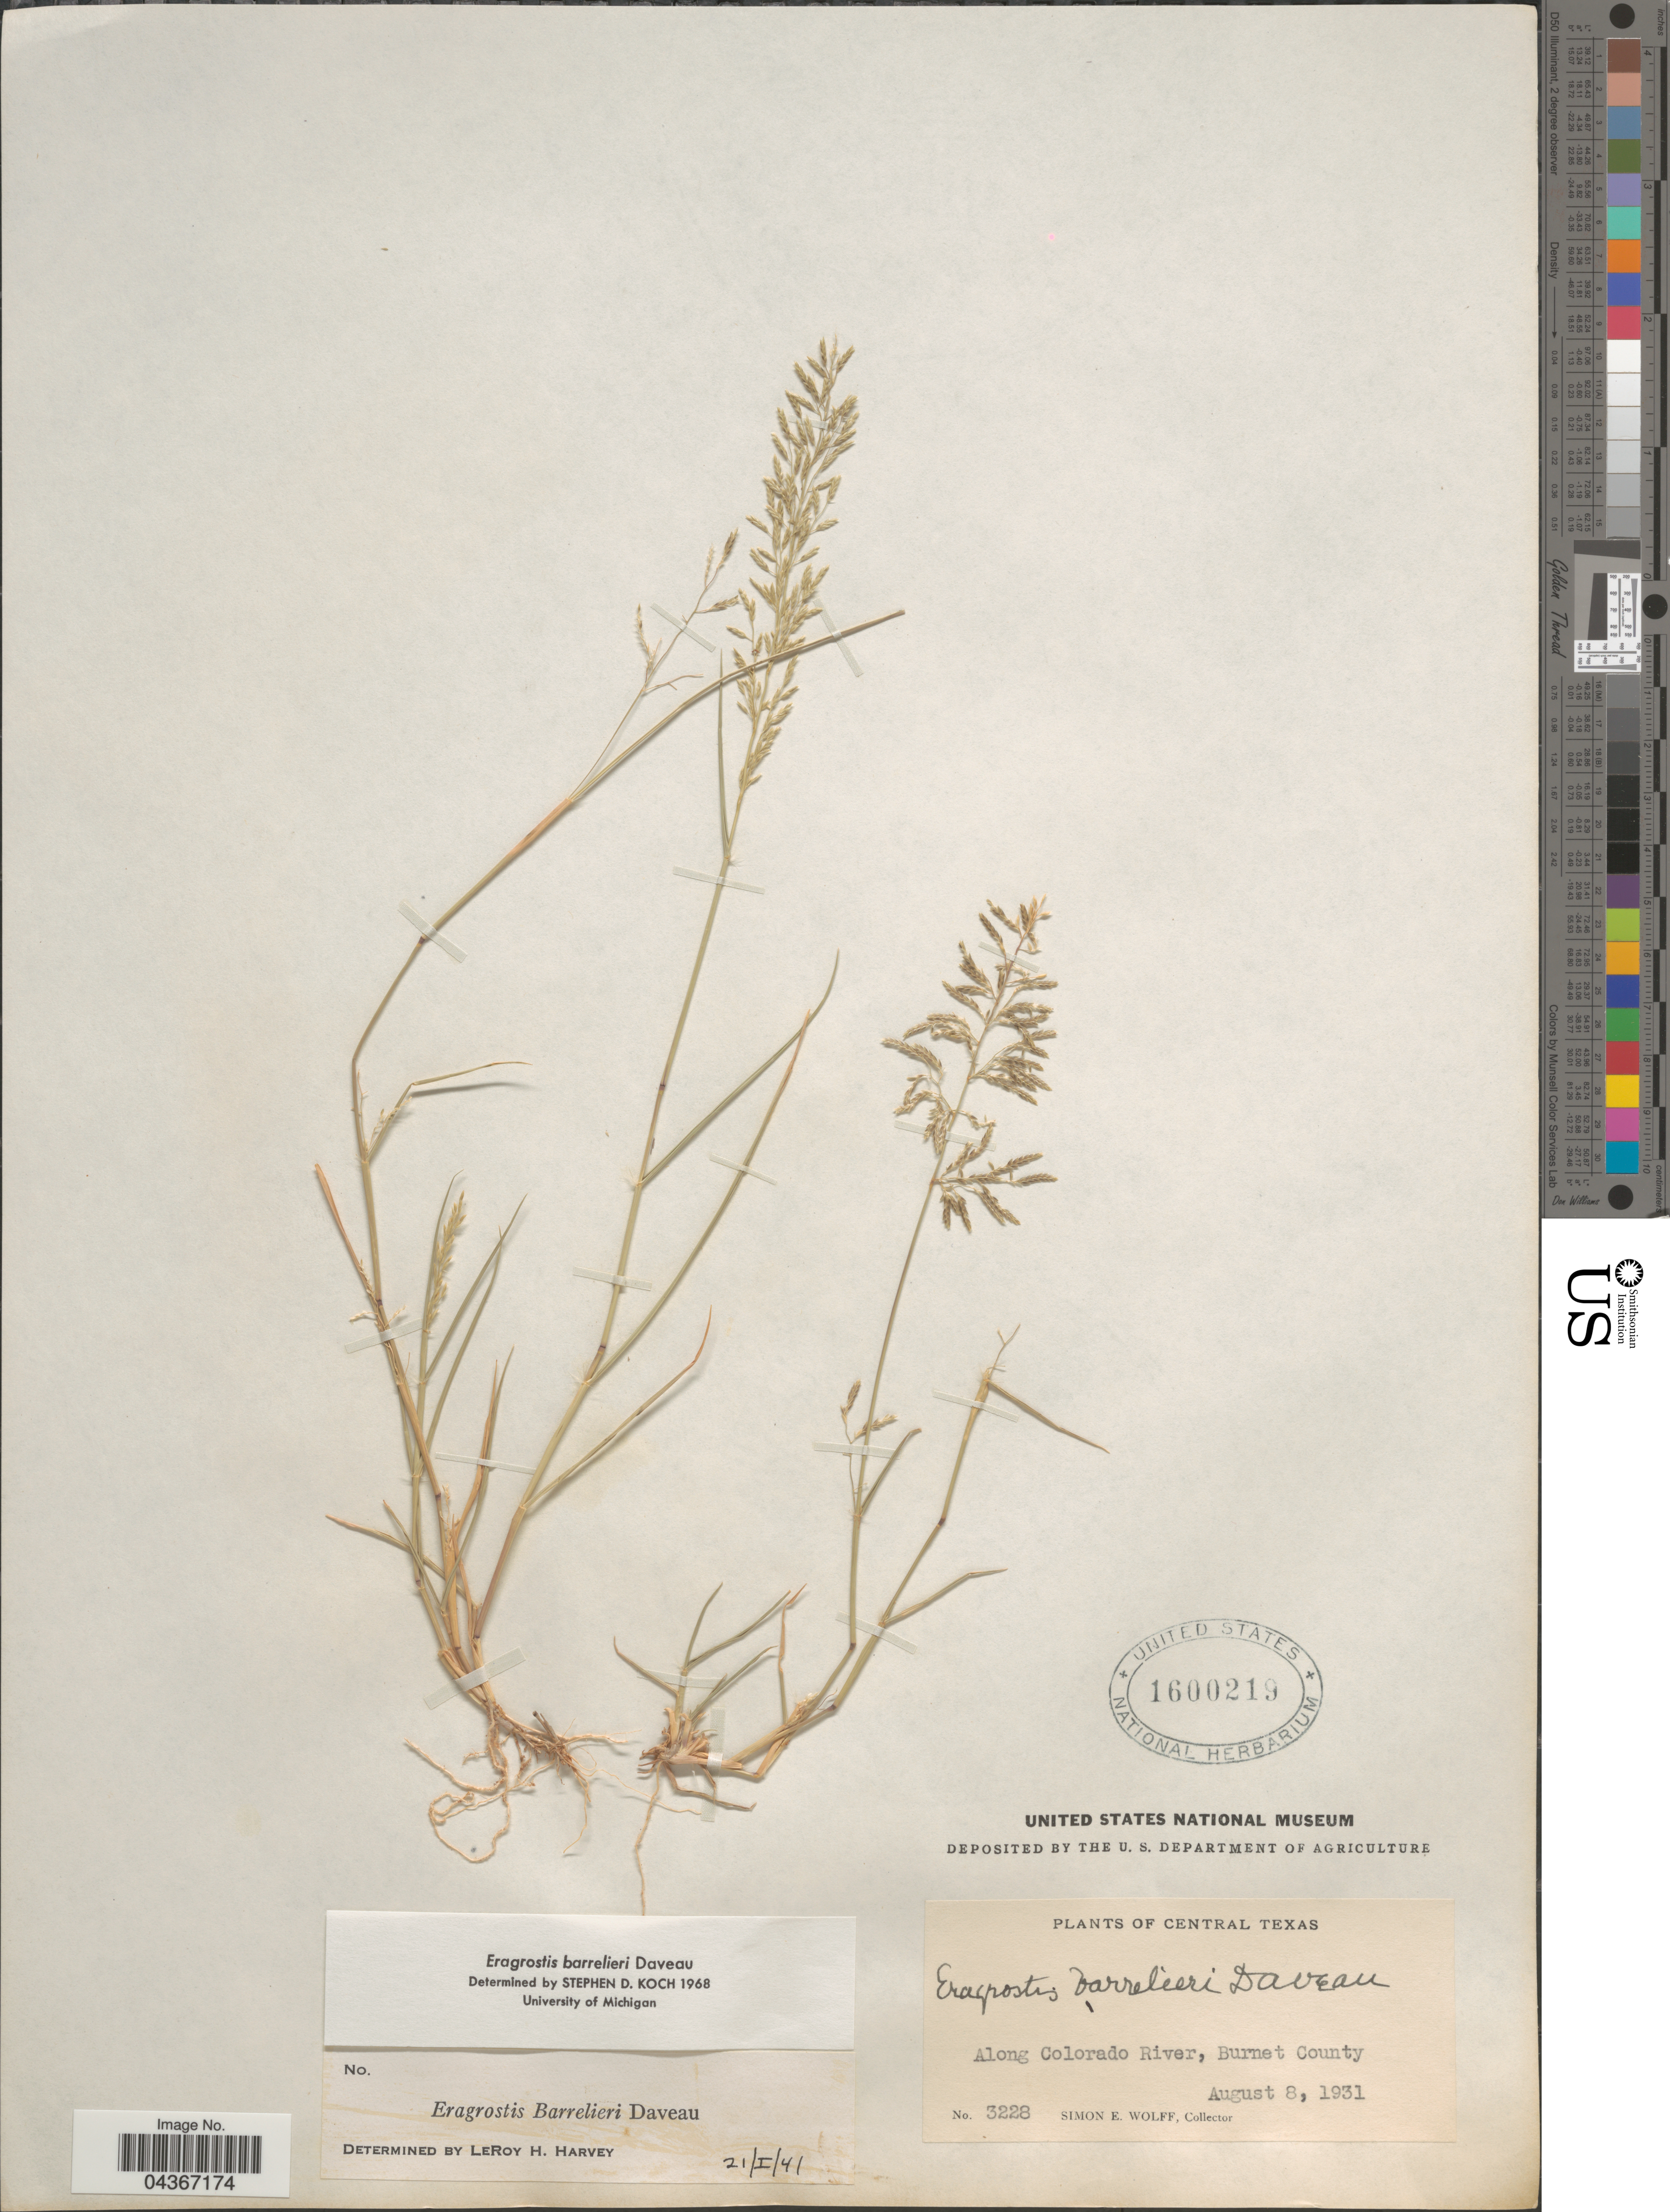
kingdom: Plantae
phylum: Tracheophyta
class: Liliopsida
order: Poales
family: Poaceae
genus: Eragrostis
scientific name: Eragrostis barrelieri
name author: Daveau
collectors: S. E. Wolff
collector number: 3228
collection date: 1931-08-08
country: United States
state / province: Texas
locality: Central Texas. Along Colorado River, Burnet County.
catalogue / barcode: US 1600219